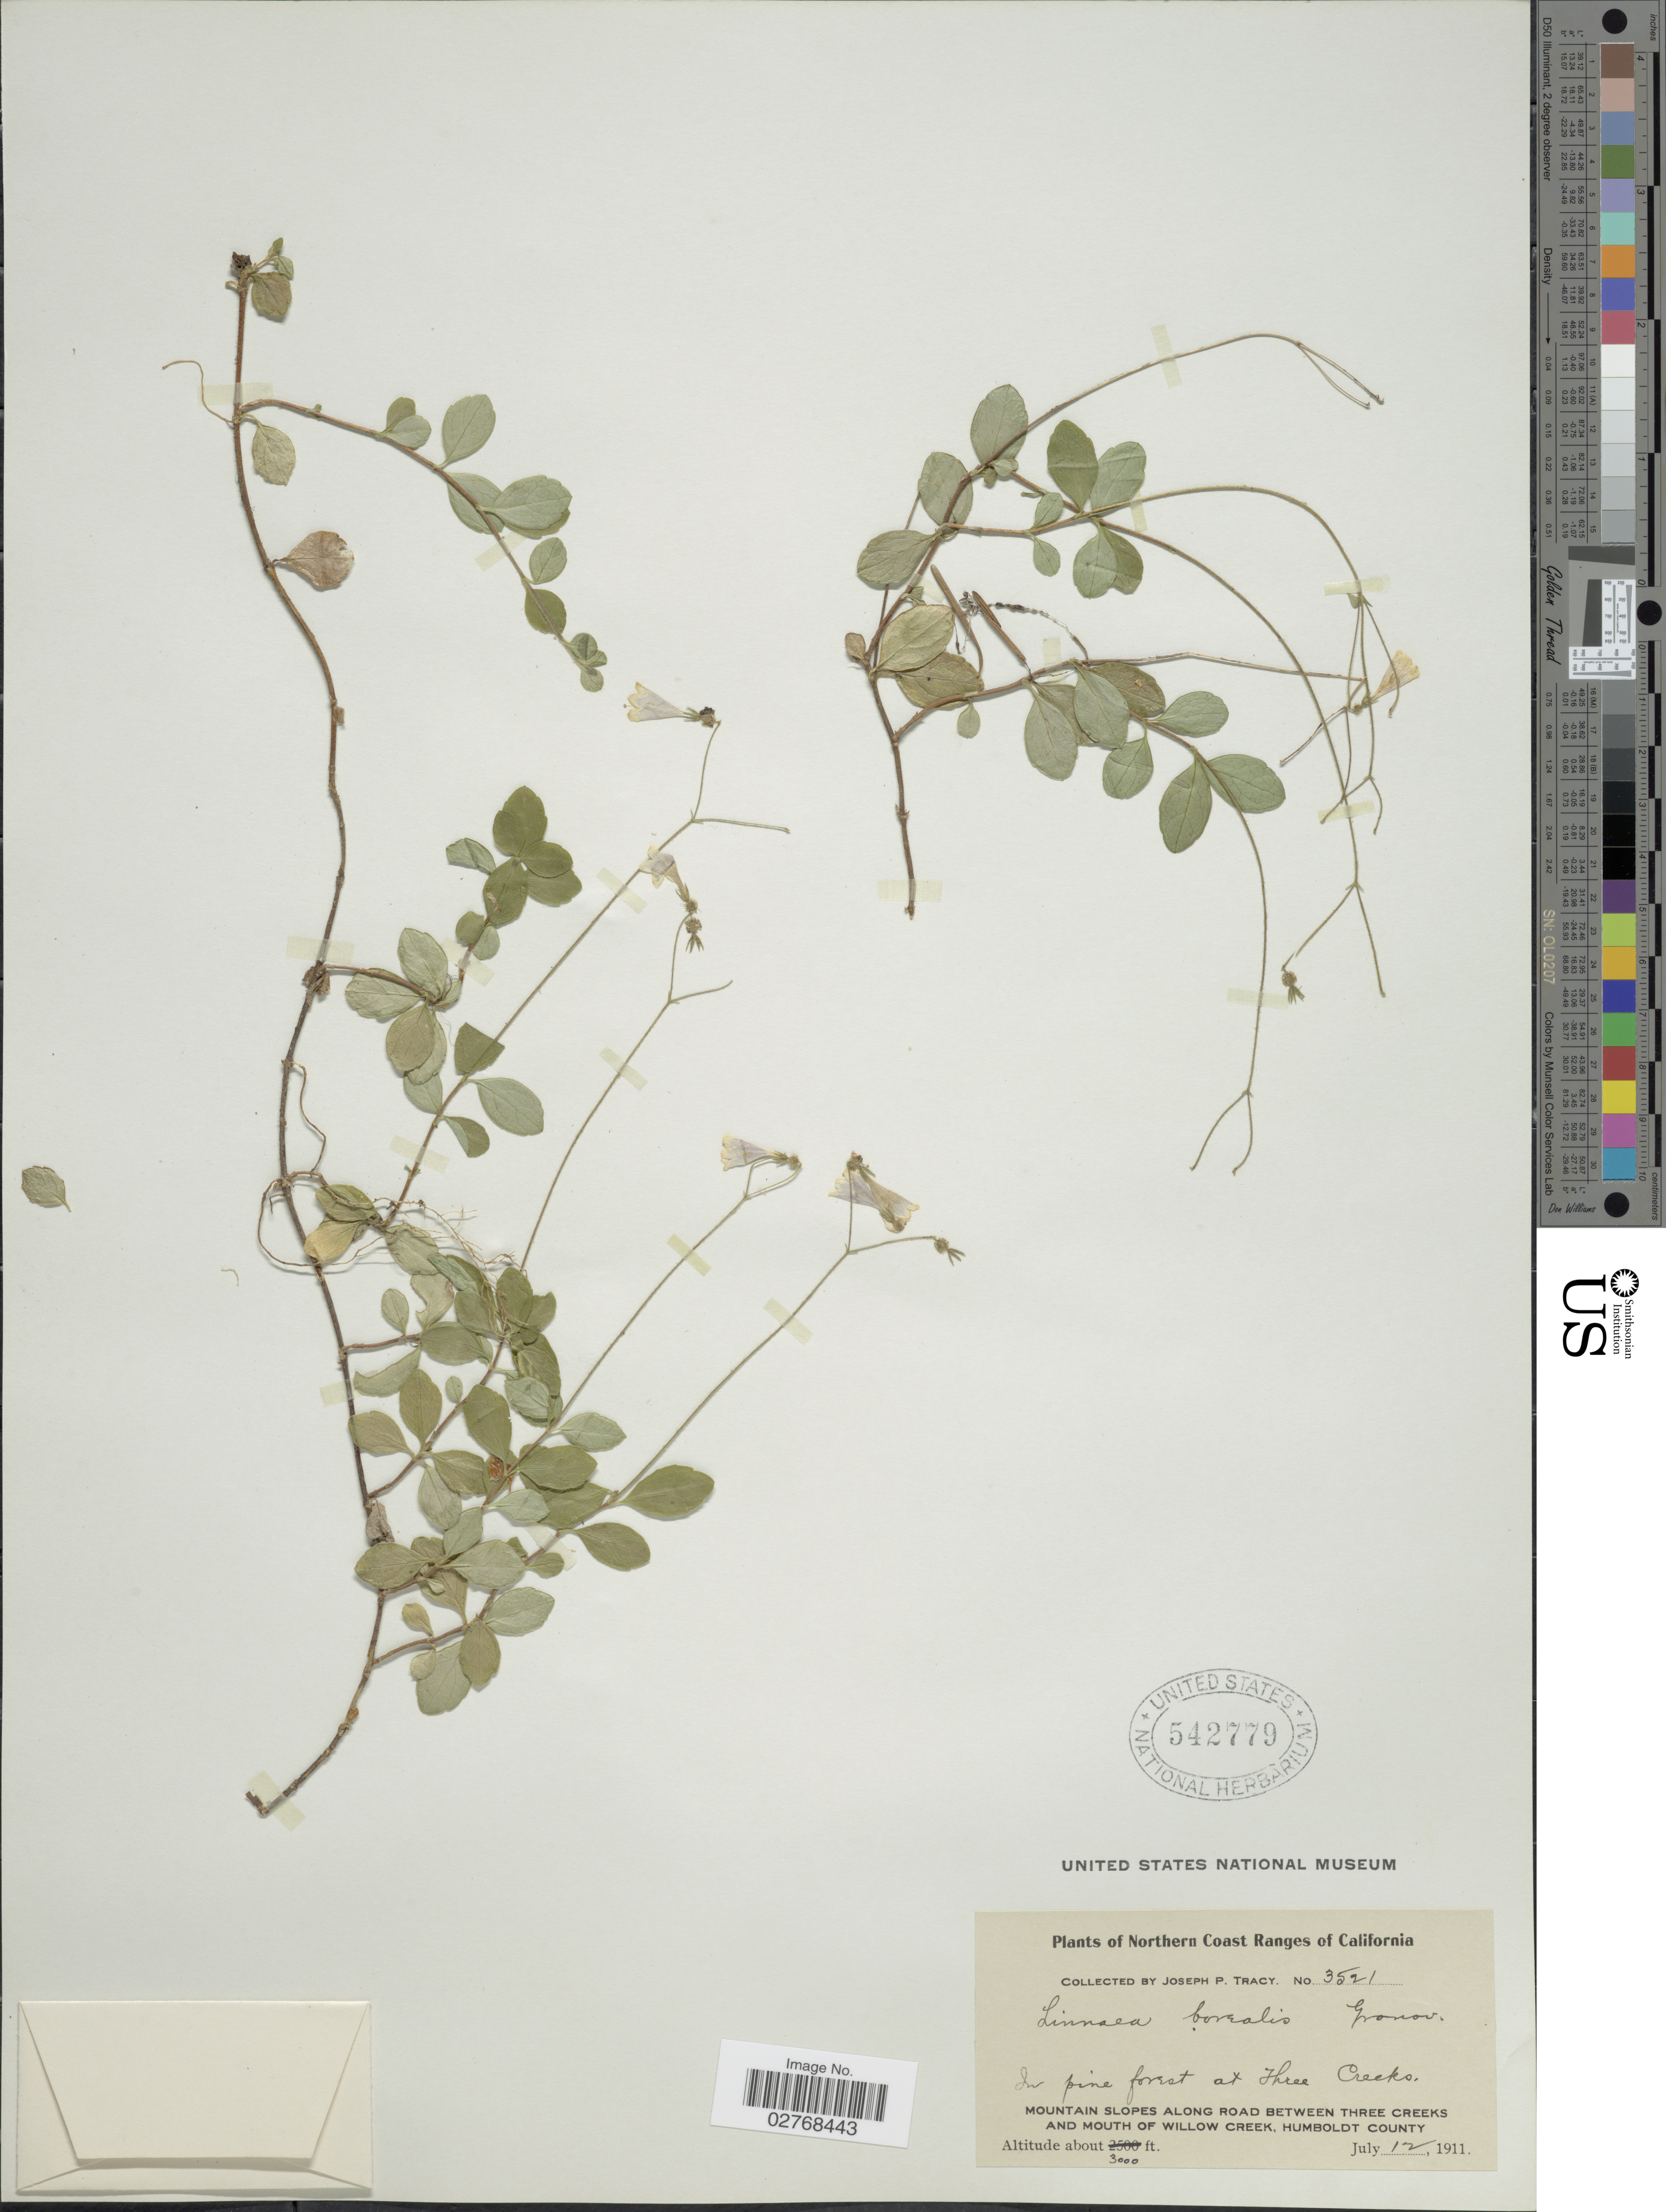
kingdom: Plantae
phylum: Tracheophyta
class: Magnoliopsida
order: Dipsacales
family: Caprifoliaceae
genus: Linnaea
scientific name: Linnaea borealis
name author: L.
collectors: J. Tracy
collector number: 3521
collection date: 1911-07-12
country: United States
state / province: California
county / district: Humboldt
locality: Northern Coast Ranges of California. In pine forest at Three Creeks. Mountain slopes along road between Three Creeks and Mouth of Willow Creek, Humboldt County.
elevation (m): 914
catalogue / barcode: US 542779